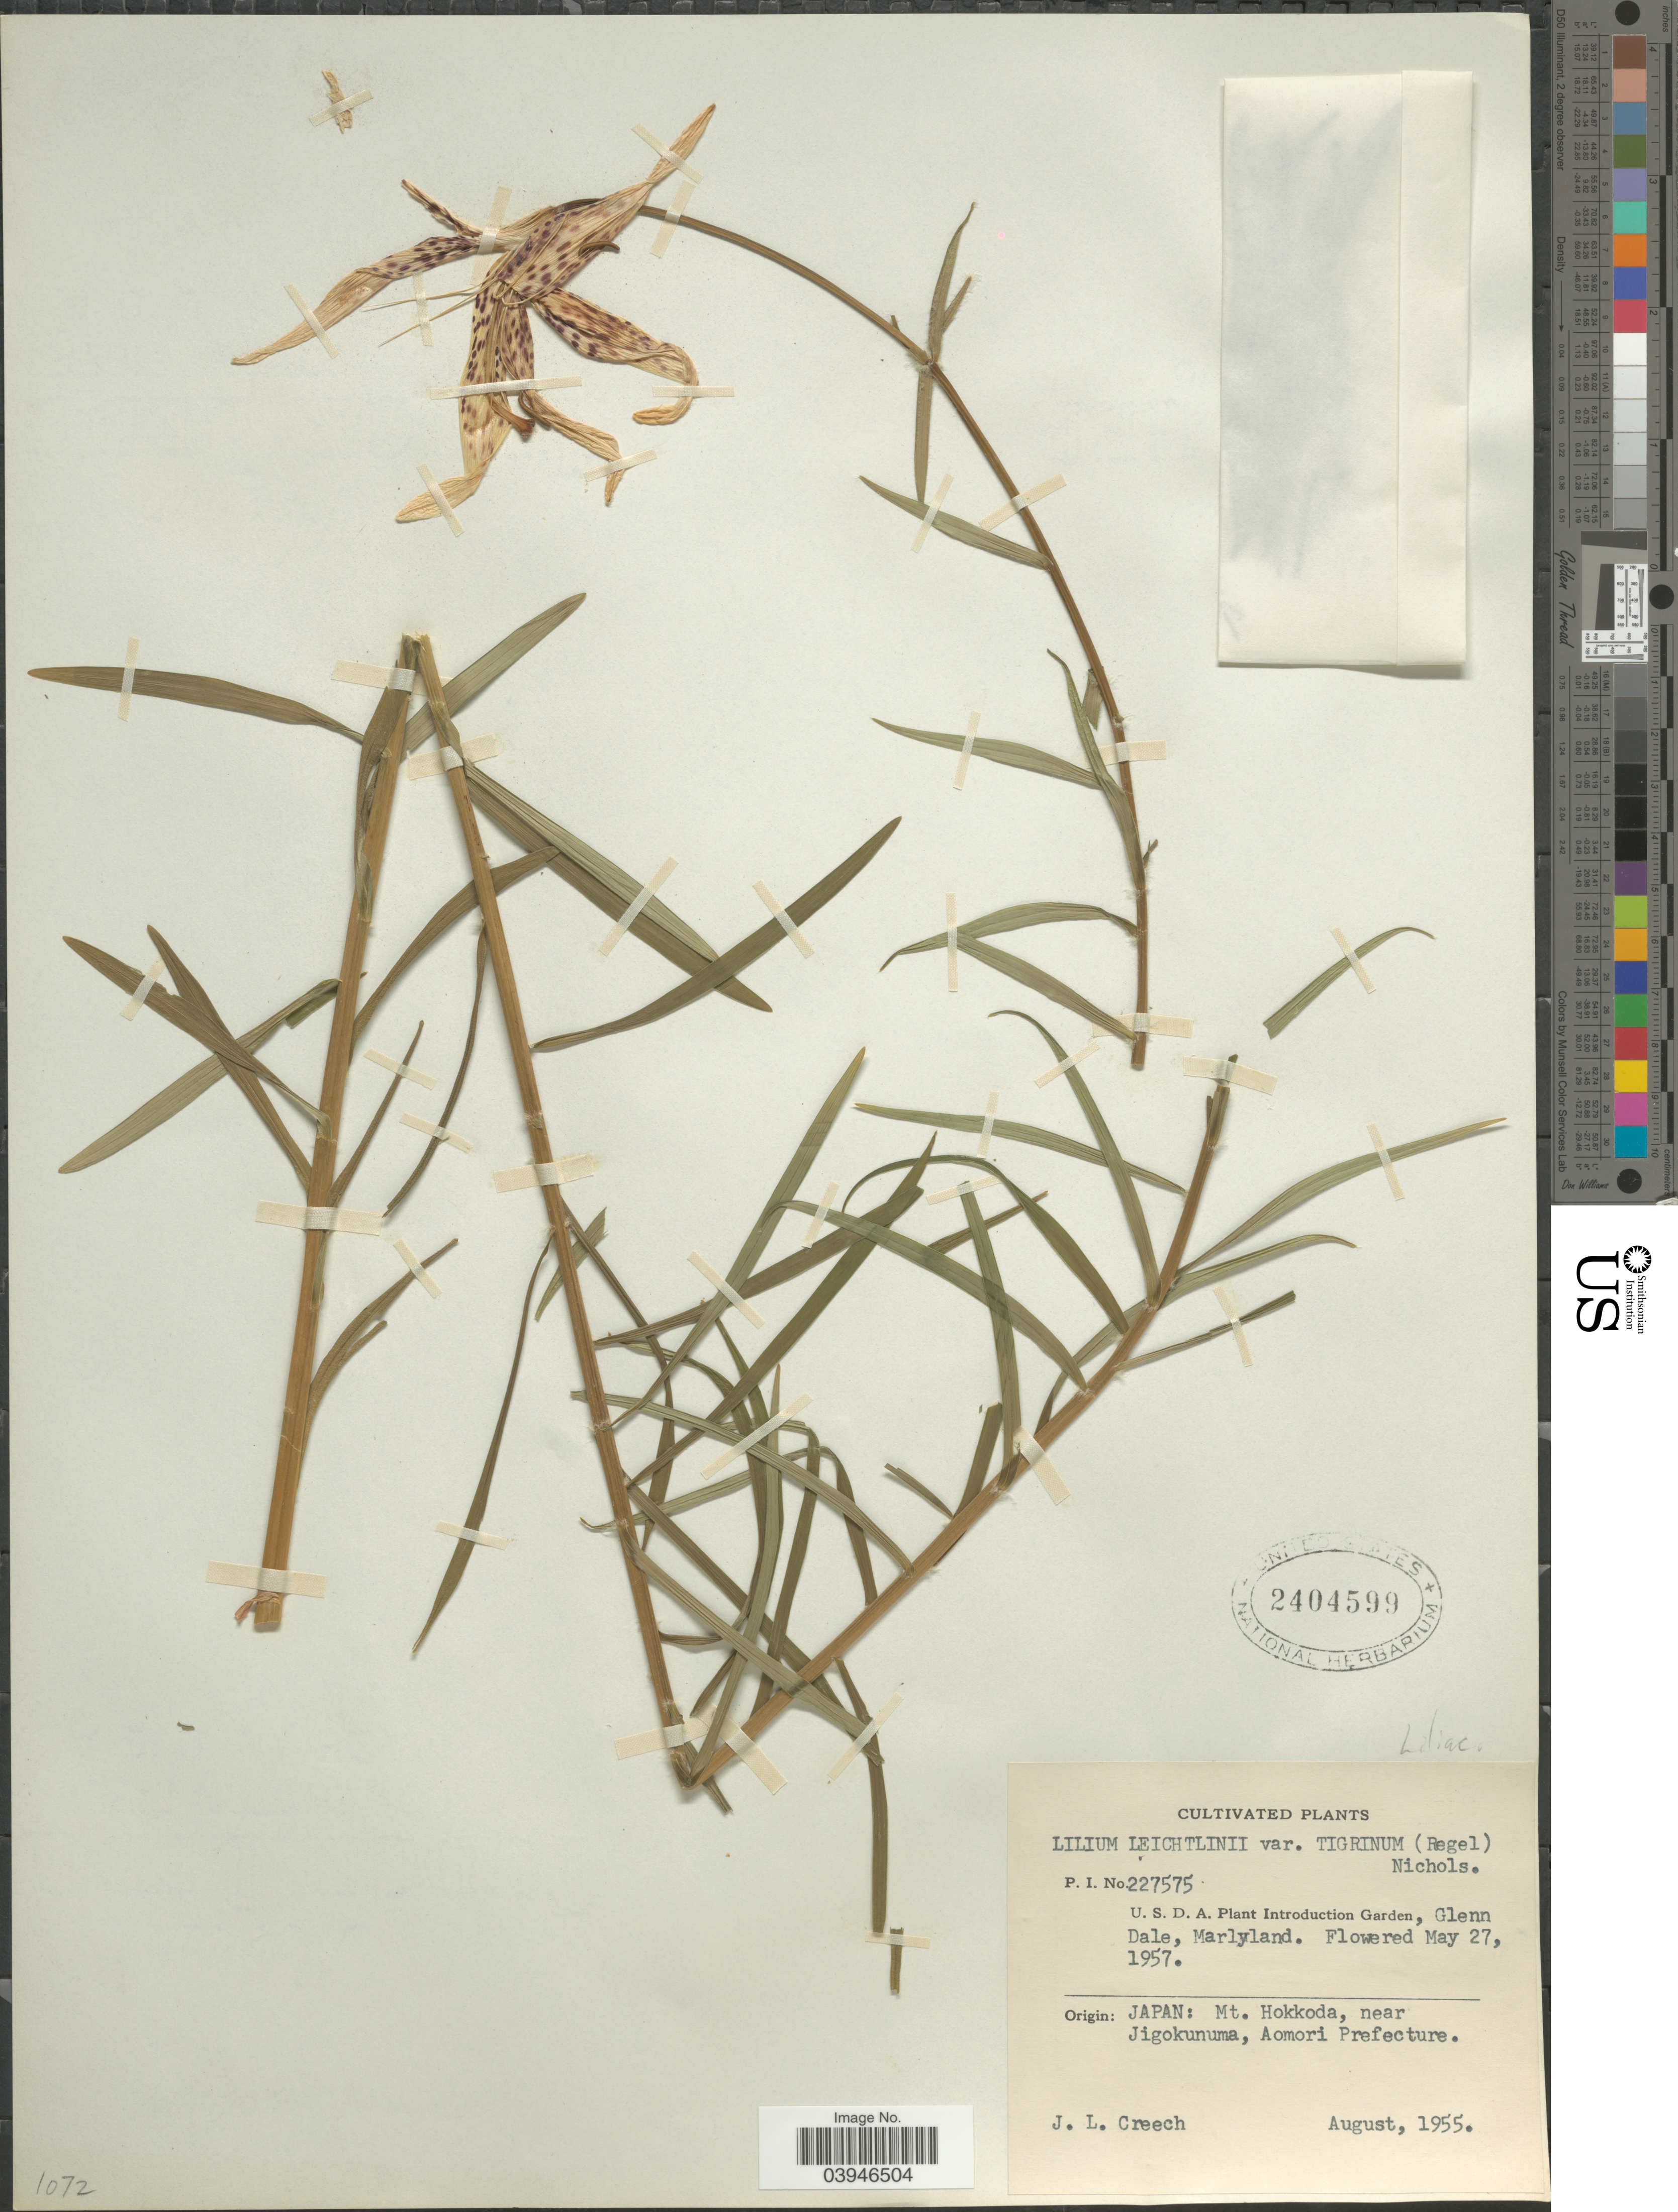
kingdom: Plantae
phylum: Tracheophyta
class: Liliopsida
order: Liliales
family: Liliaceae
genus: Lilium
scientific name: Lilium leichtlinii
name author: Hook. f.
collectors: J. Creech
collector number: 227575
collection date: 1957-05-27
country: United States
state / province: Maryland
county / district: Prince George's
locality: Glenn Dale.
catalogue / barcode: US 2404599